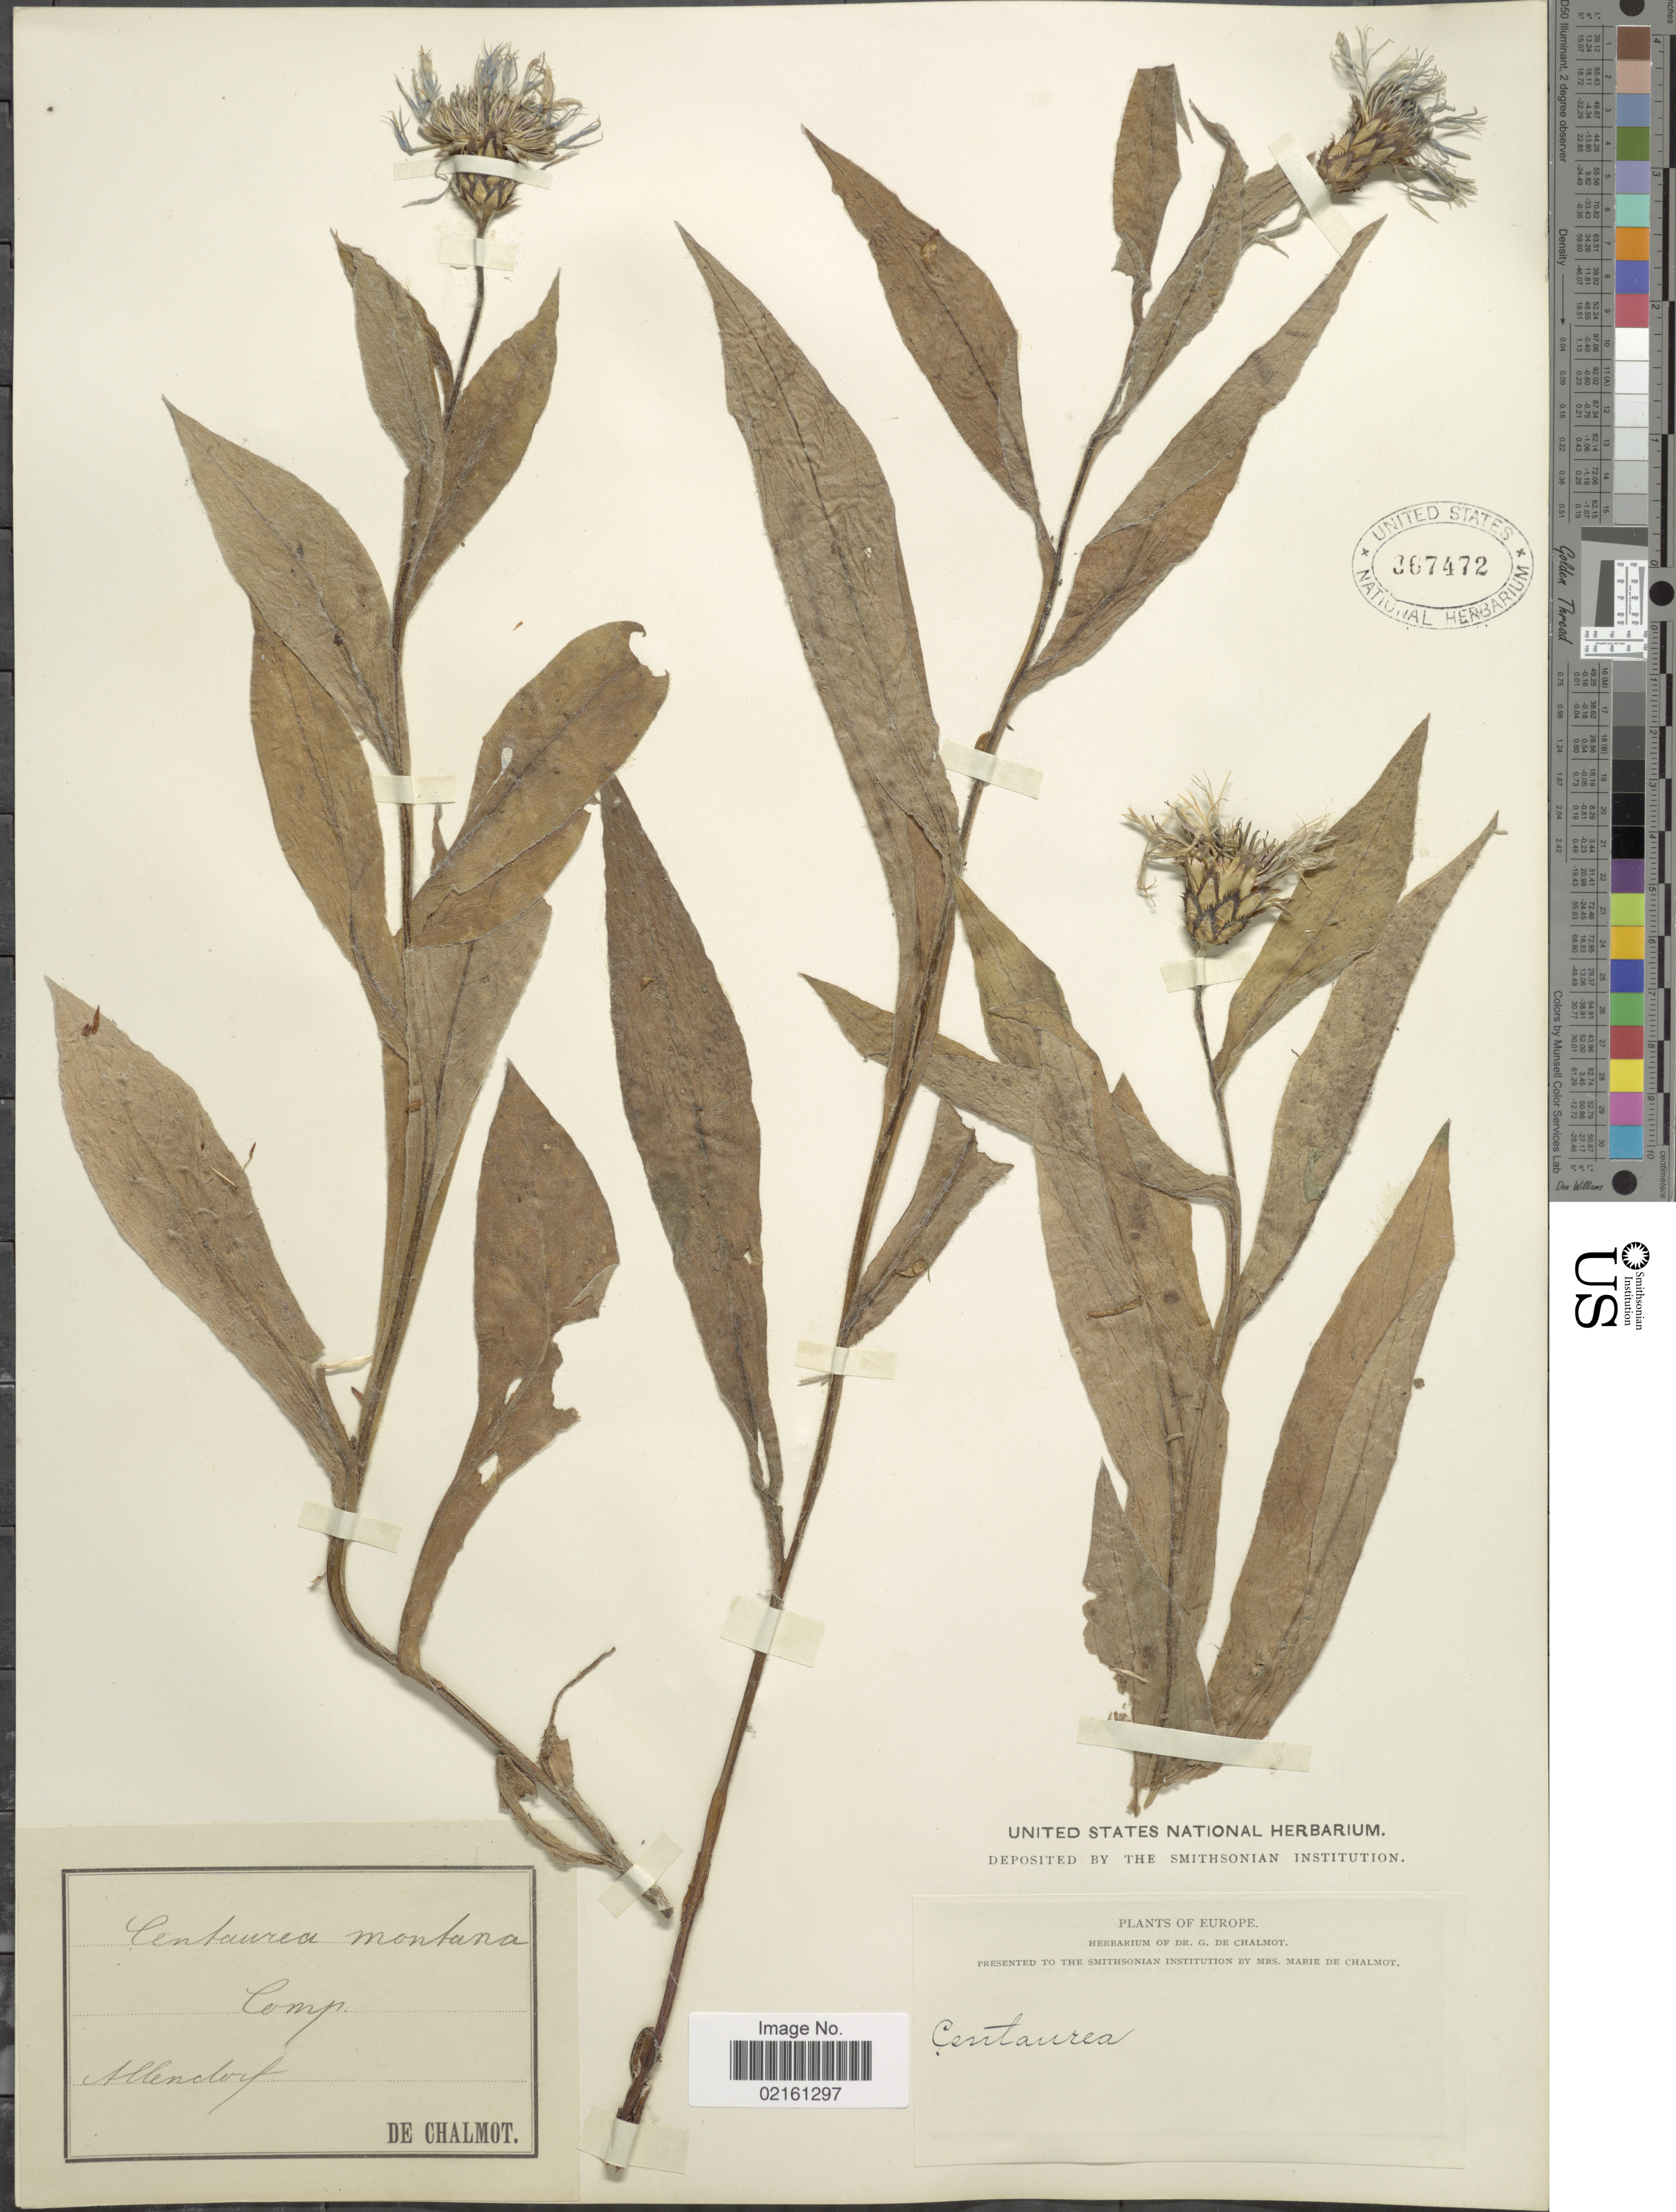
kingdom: Plantae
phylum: Tracheophyta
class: Magnoliopsida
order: Asterales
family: Asteraceae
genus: Centaurea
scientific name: Centaurea montana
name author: L.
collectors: De Chalmot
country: Germany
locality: Allendorf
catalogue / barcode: US 367472